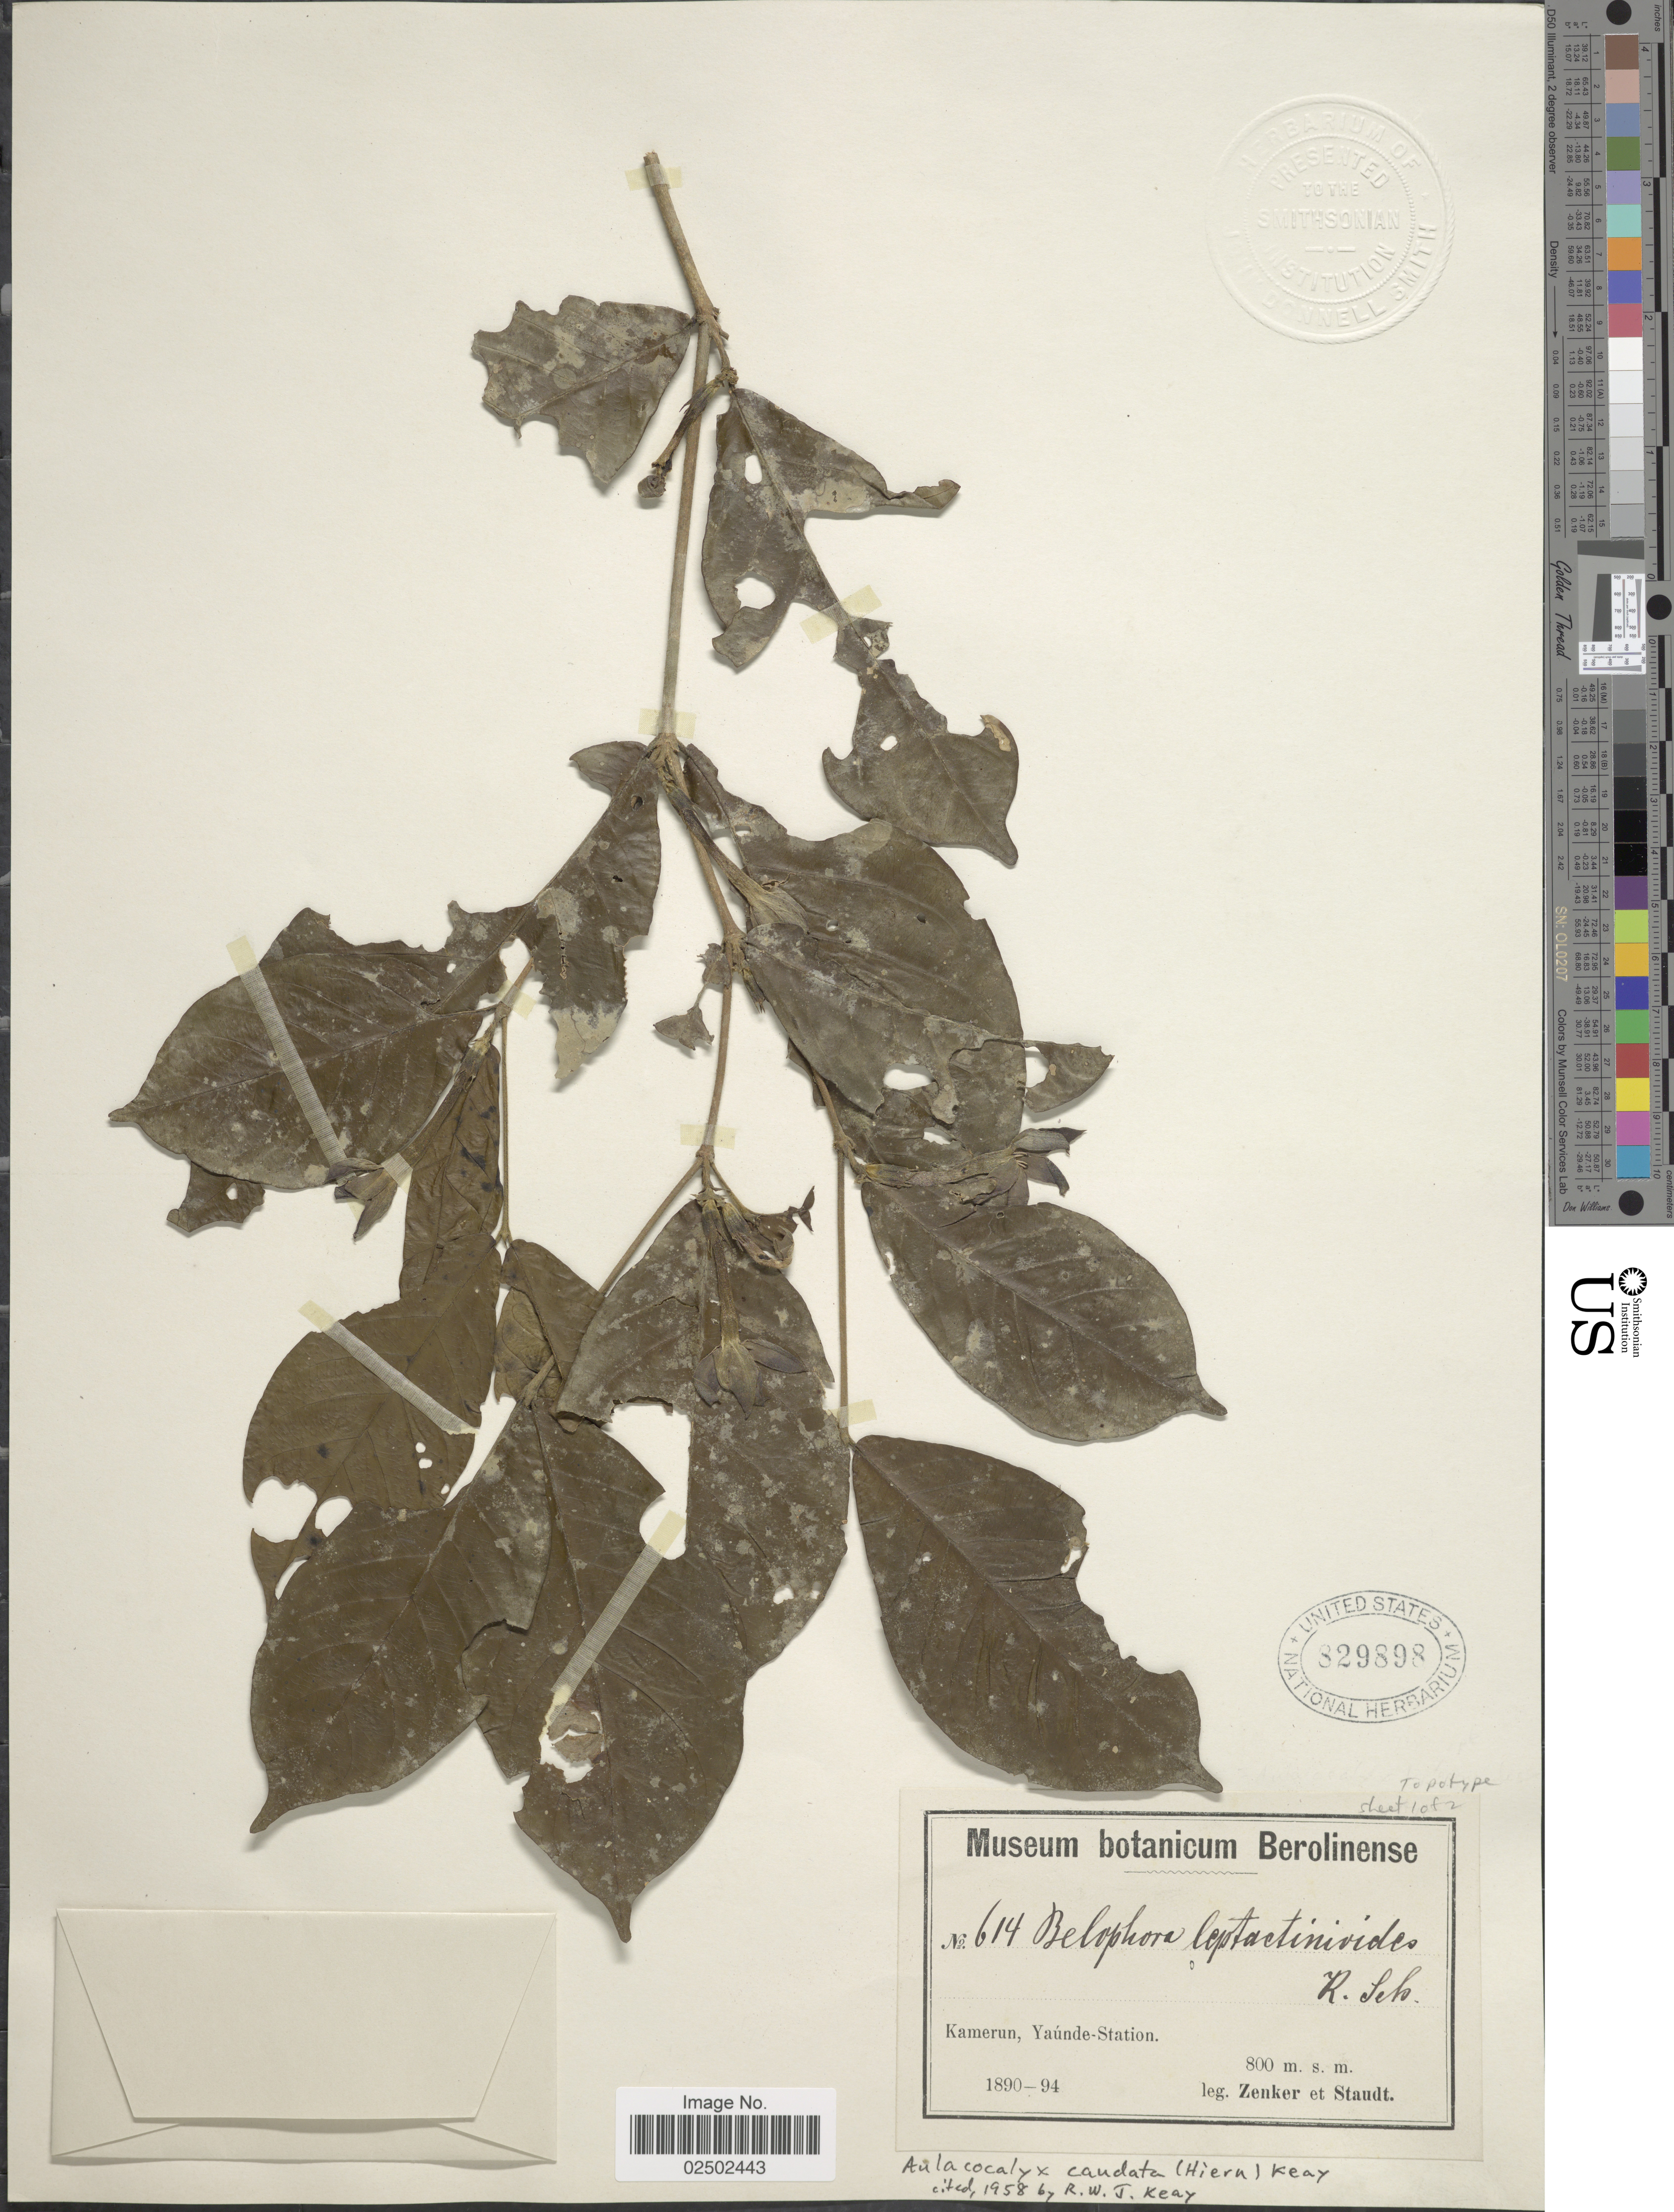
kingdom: Plantae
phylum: Tracheophyta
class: Magnoliopsida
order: Gentianales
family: Rubiaceae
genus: Aulacocalyx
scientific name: Aulacocalyx caudata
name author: (Hiern) Keay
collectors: Zenker, -- & -. Staudt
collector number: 614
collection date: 1890/1894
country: Cameroon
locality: Kamerun, Yaunde-Station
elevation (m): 800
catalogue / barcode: US 829898